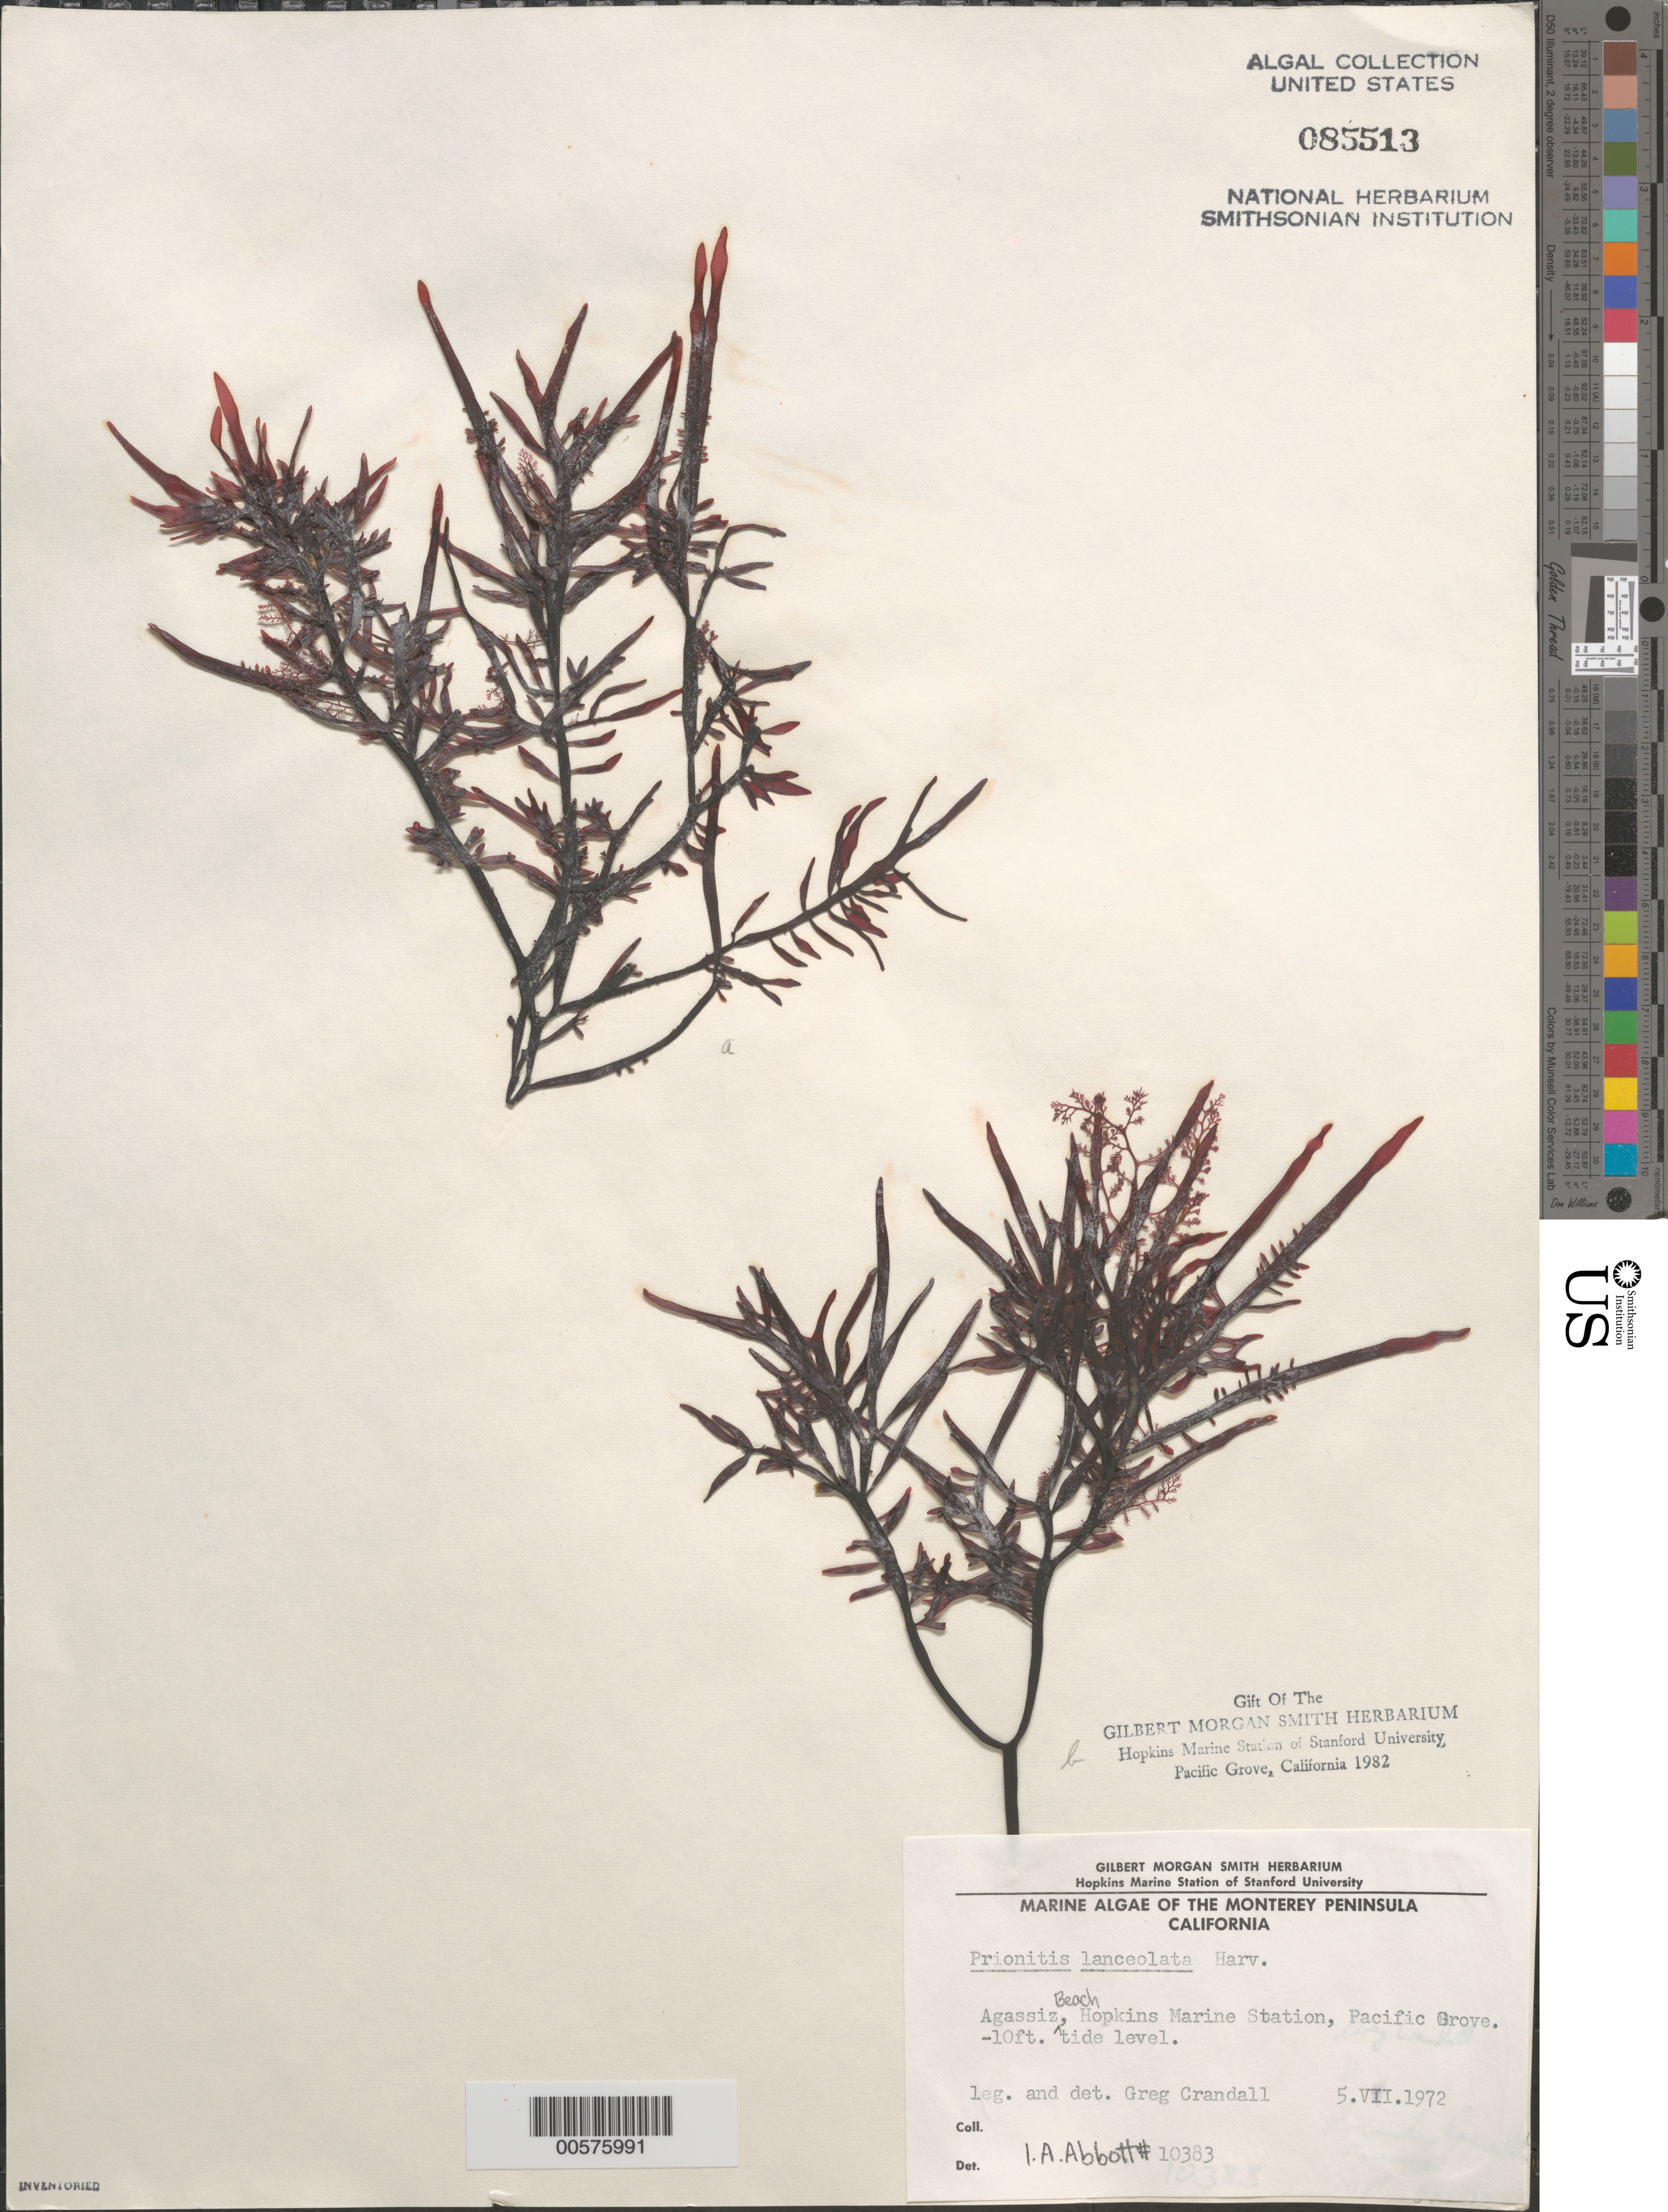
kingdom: Plantae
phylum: Rhodophyta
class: Florideophyceae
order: Cryptonemiales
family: Cryptonemiaceae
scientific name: Prionitis lanceolata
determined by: Crandall, G.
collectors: G. Crandall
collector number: IAA 10383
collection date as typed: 05 Jul 1972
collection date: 1972-07-05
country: United States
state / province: California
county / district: Monterey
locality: Agassiz Beach, Hopkins Marine Station, Pacific Grove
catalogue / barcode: US 85513